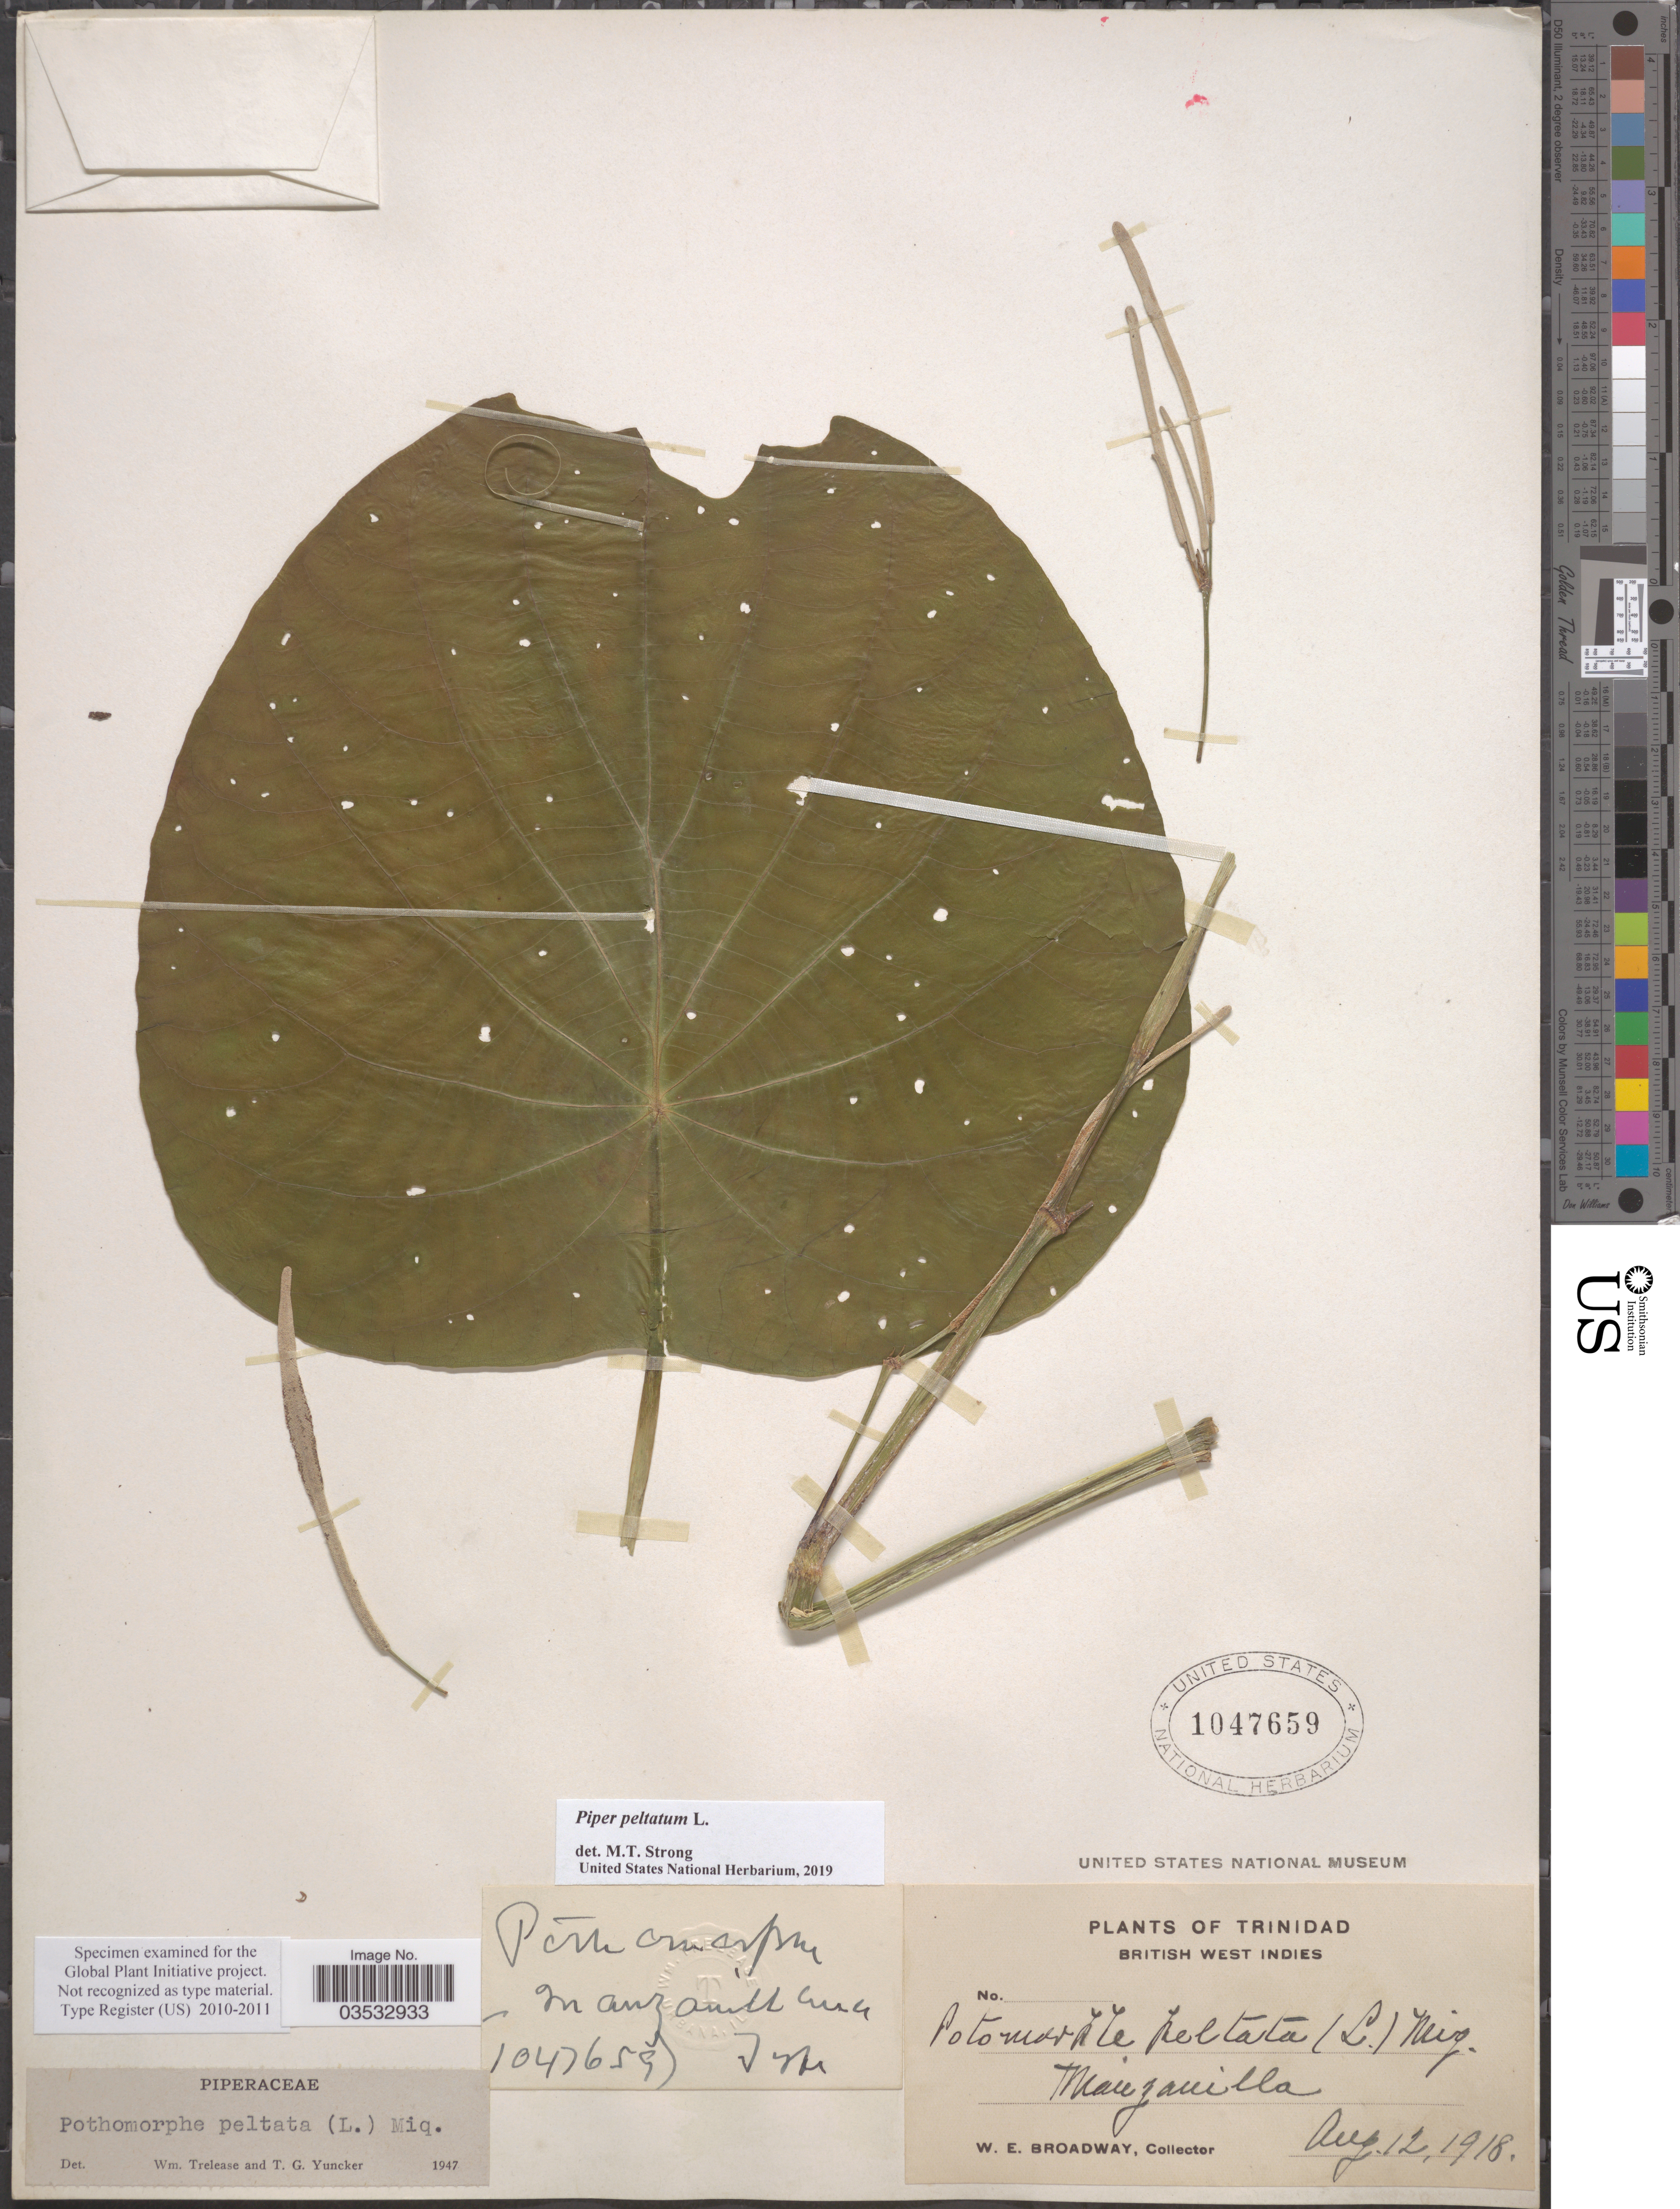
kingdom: Plantae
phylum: Tracheophyta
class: Magnoliopsida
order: Piperales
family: Piperaceae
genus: Piper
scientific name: Piper peltatum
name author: L.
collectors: W. E. Broadway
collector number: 1047659?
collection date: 1918-08-12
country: Trinidad and Tobago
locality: Trinidad. British West Indies. Manzanilla.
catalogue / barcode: US 1047659